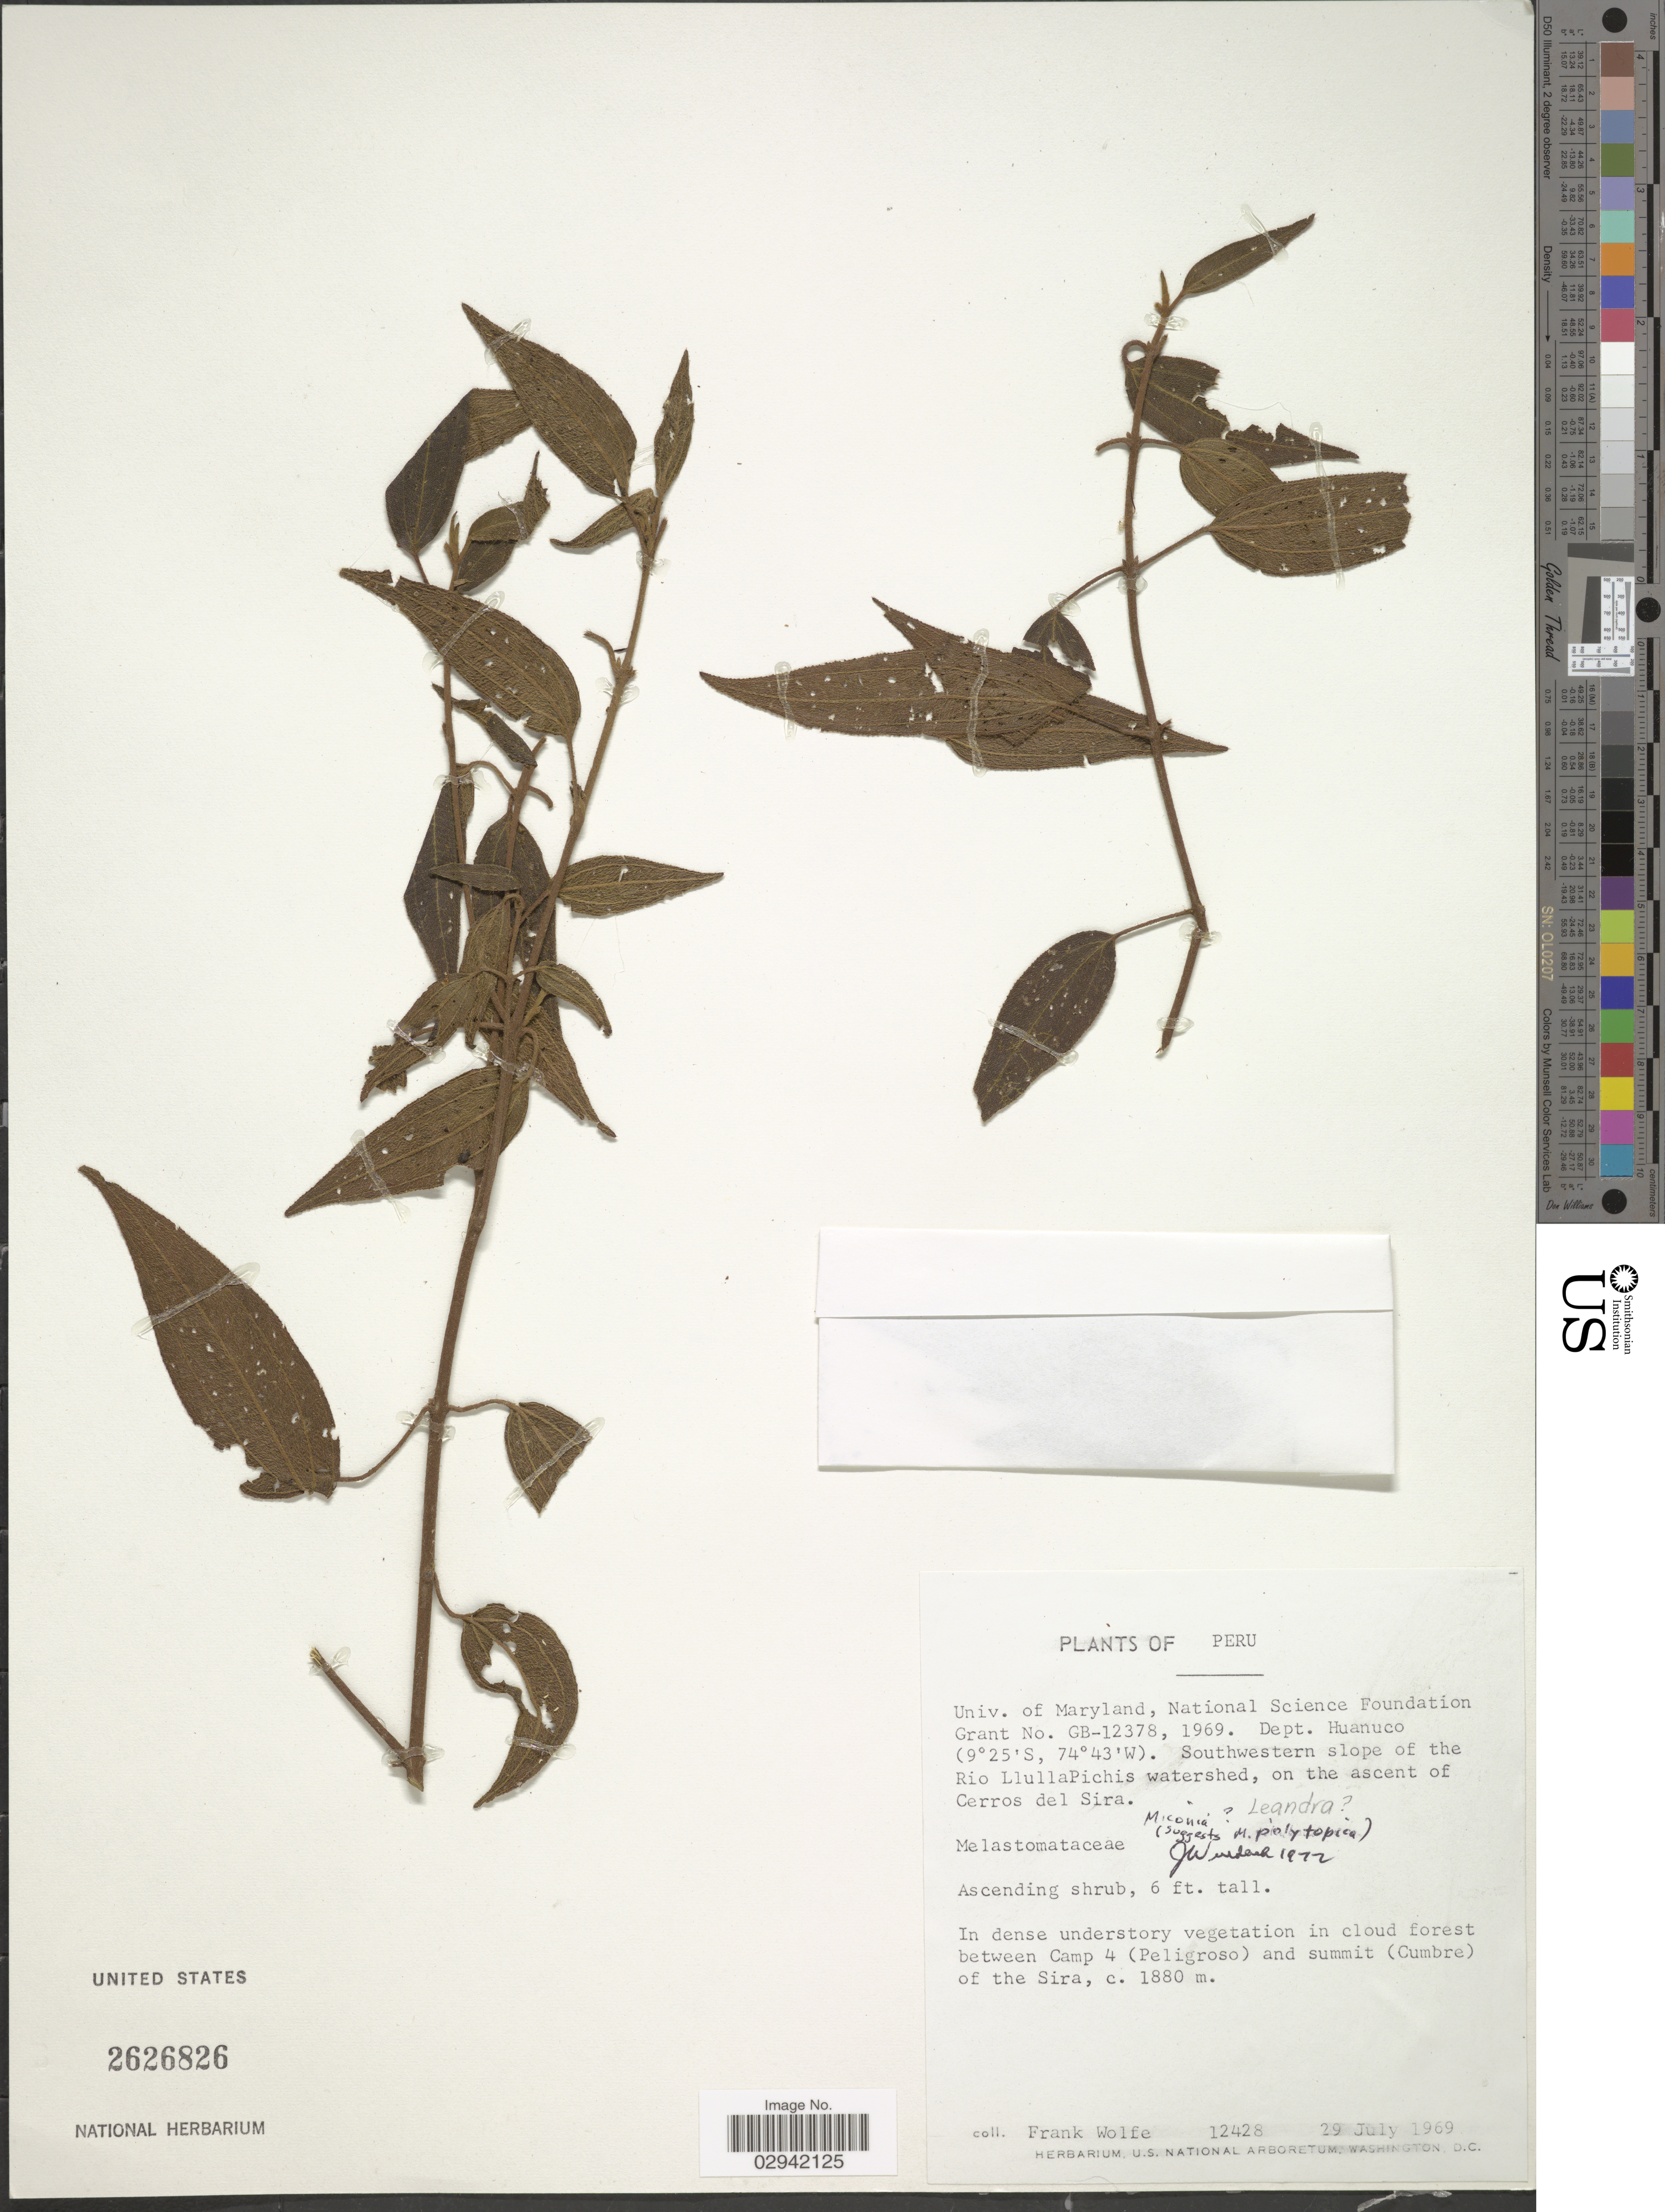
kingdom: Plantae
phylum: Tracheophyta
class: Magnoliopsida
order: Myrtales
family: Melastomataceae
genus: Miconia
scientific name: Miconia polytopica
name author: Wurdack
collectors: F. Wolfe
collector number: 12428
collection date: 1969-07-29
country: Peru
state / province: Huánuco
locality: Dept. Huanuco. Southwestern slope of the Rio LlullaPichis watershedd, on the ascent of Cerros del Sira. Between Camp 4 (Peligroso) and summit (Cumbre) of the Sira.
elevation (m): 1880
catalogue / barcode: US 2626826